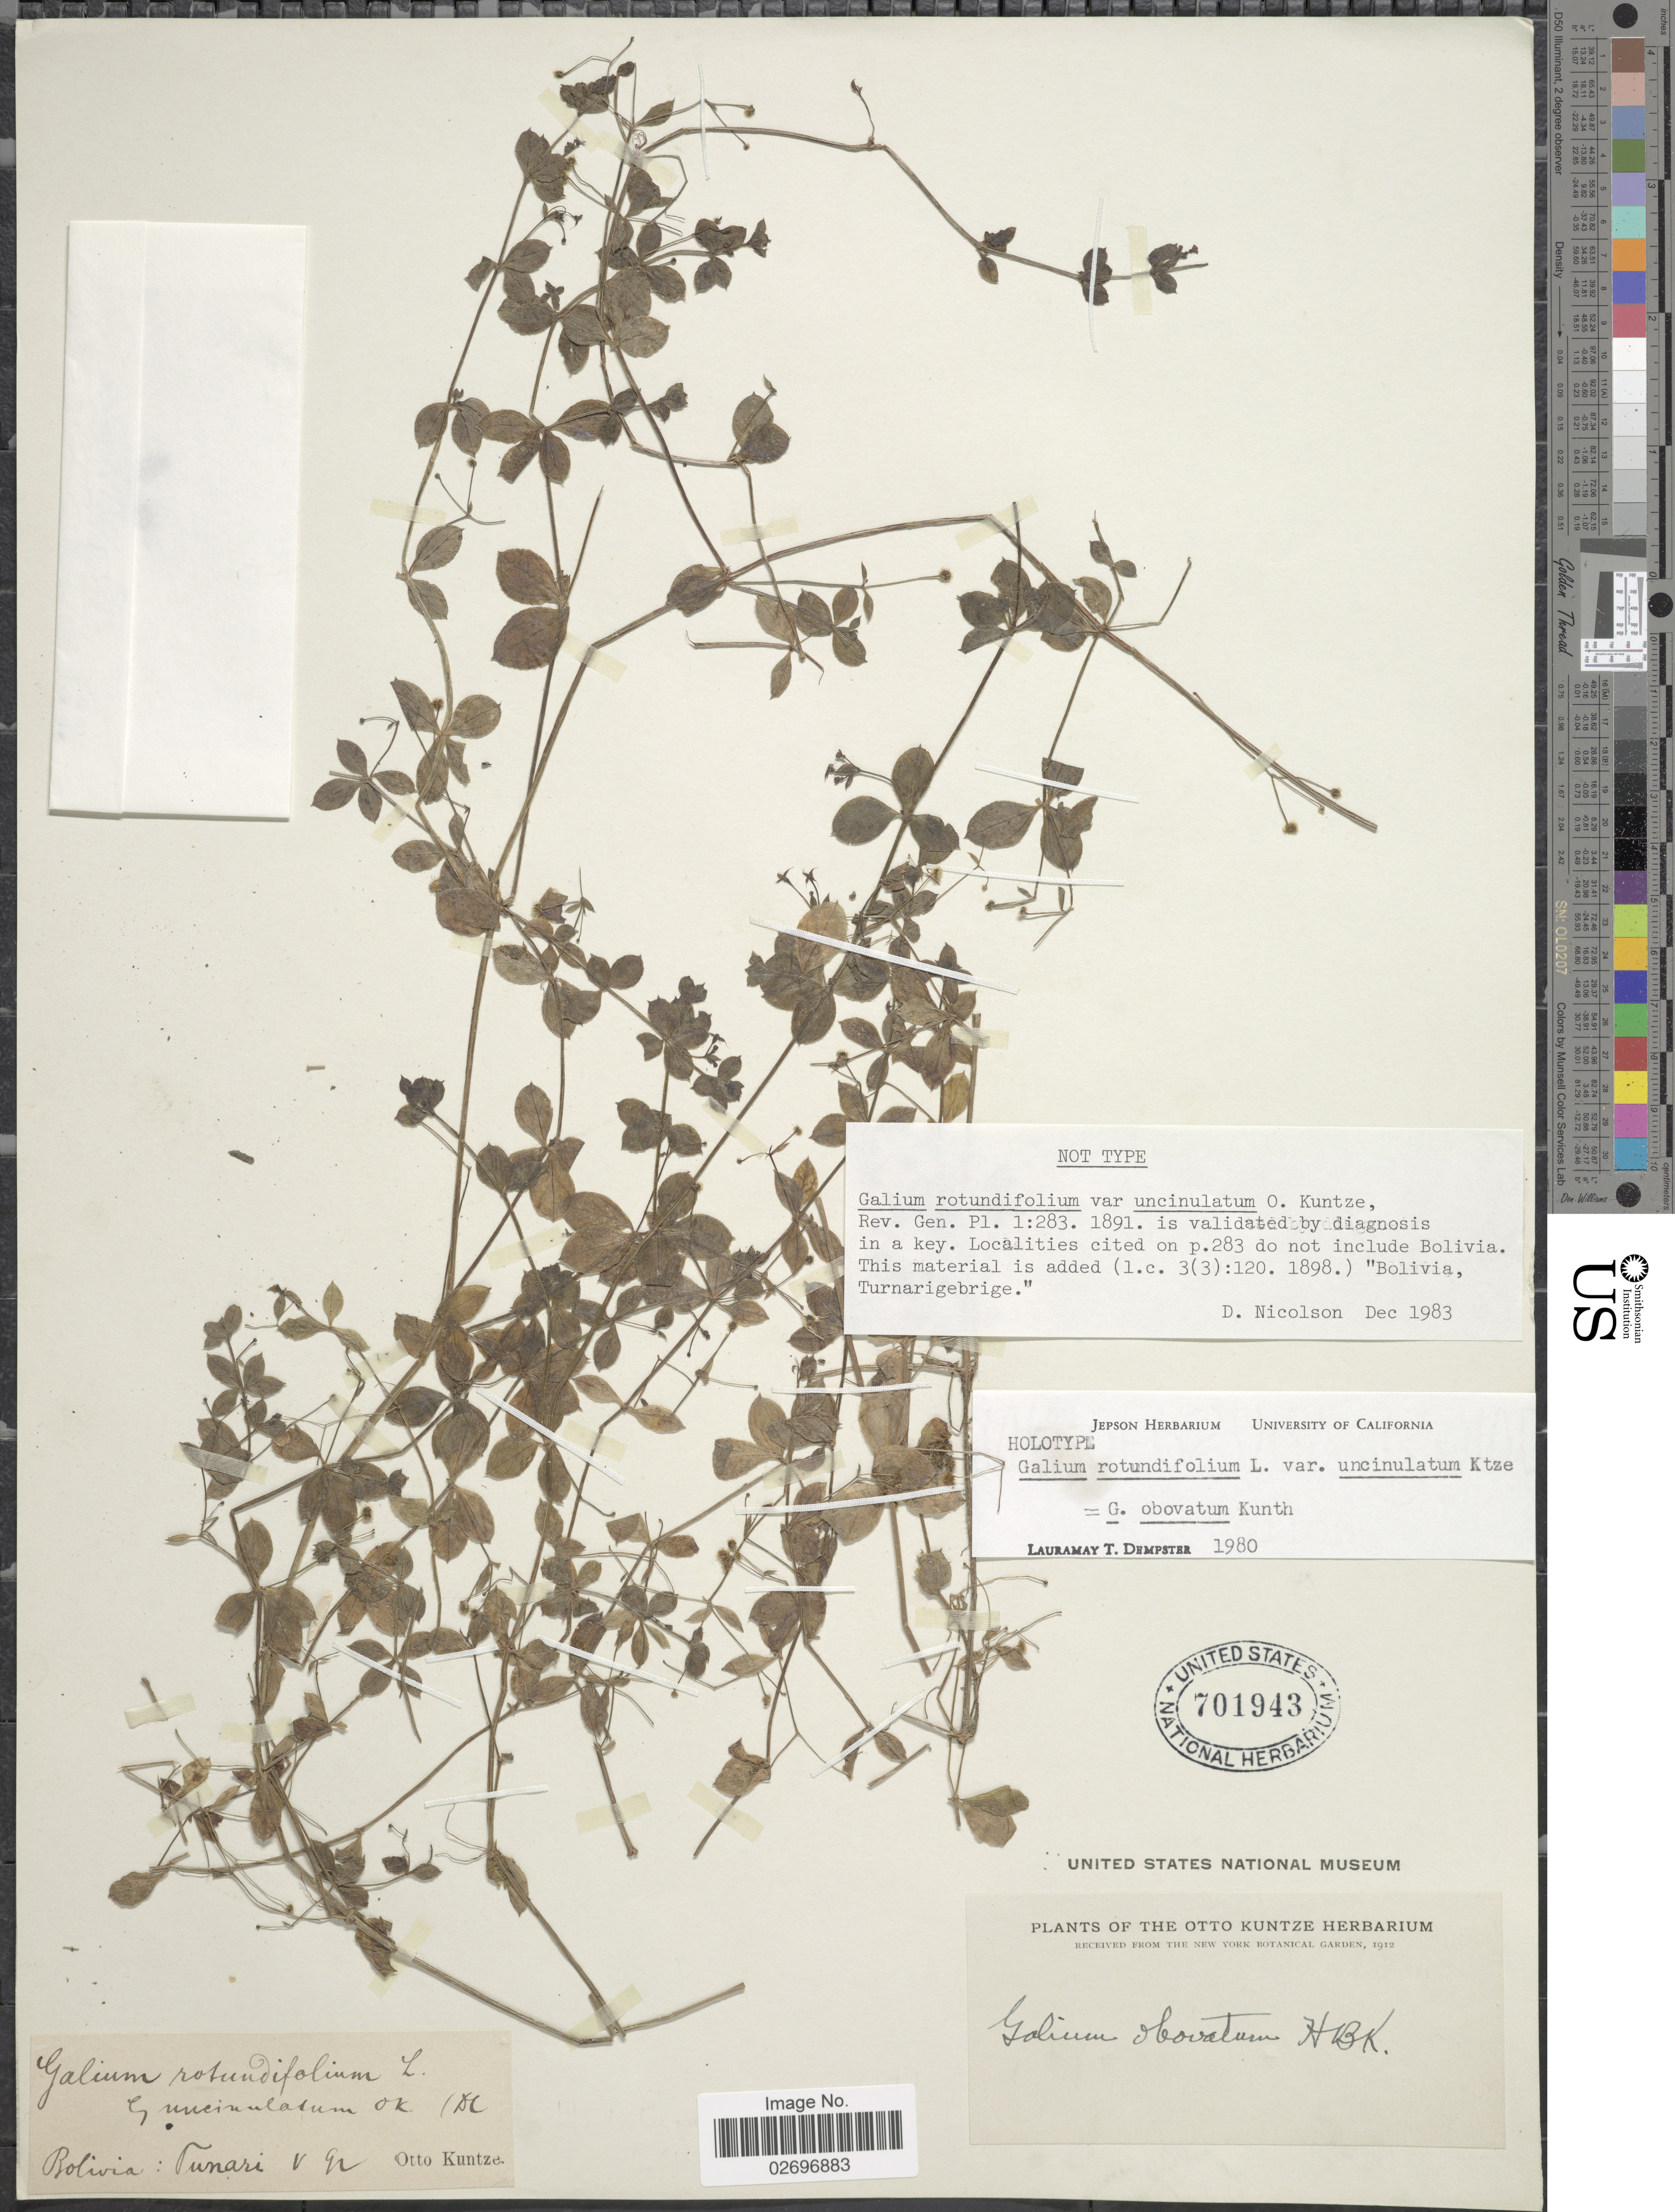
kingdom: Plantae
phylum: Tracheophyta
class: Magnoliopsida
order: Gentianales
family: Rubiaceae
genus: Galium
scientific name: Galium obovatum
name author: Kunth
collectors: C.E.O. Kuntze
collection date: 1892-05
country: Bolivia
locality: Tunari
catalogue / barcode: US 701943